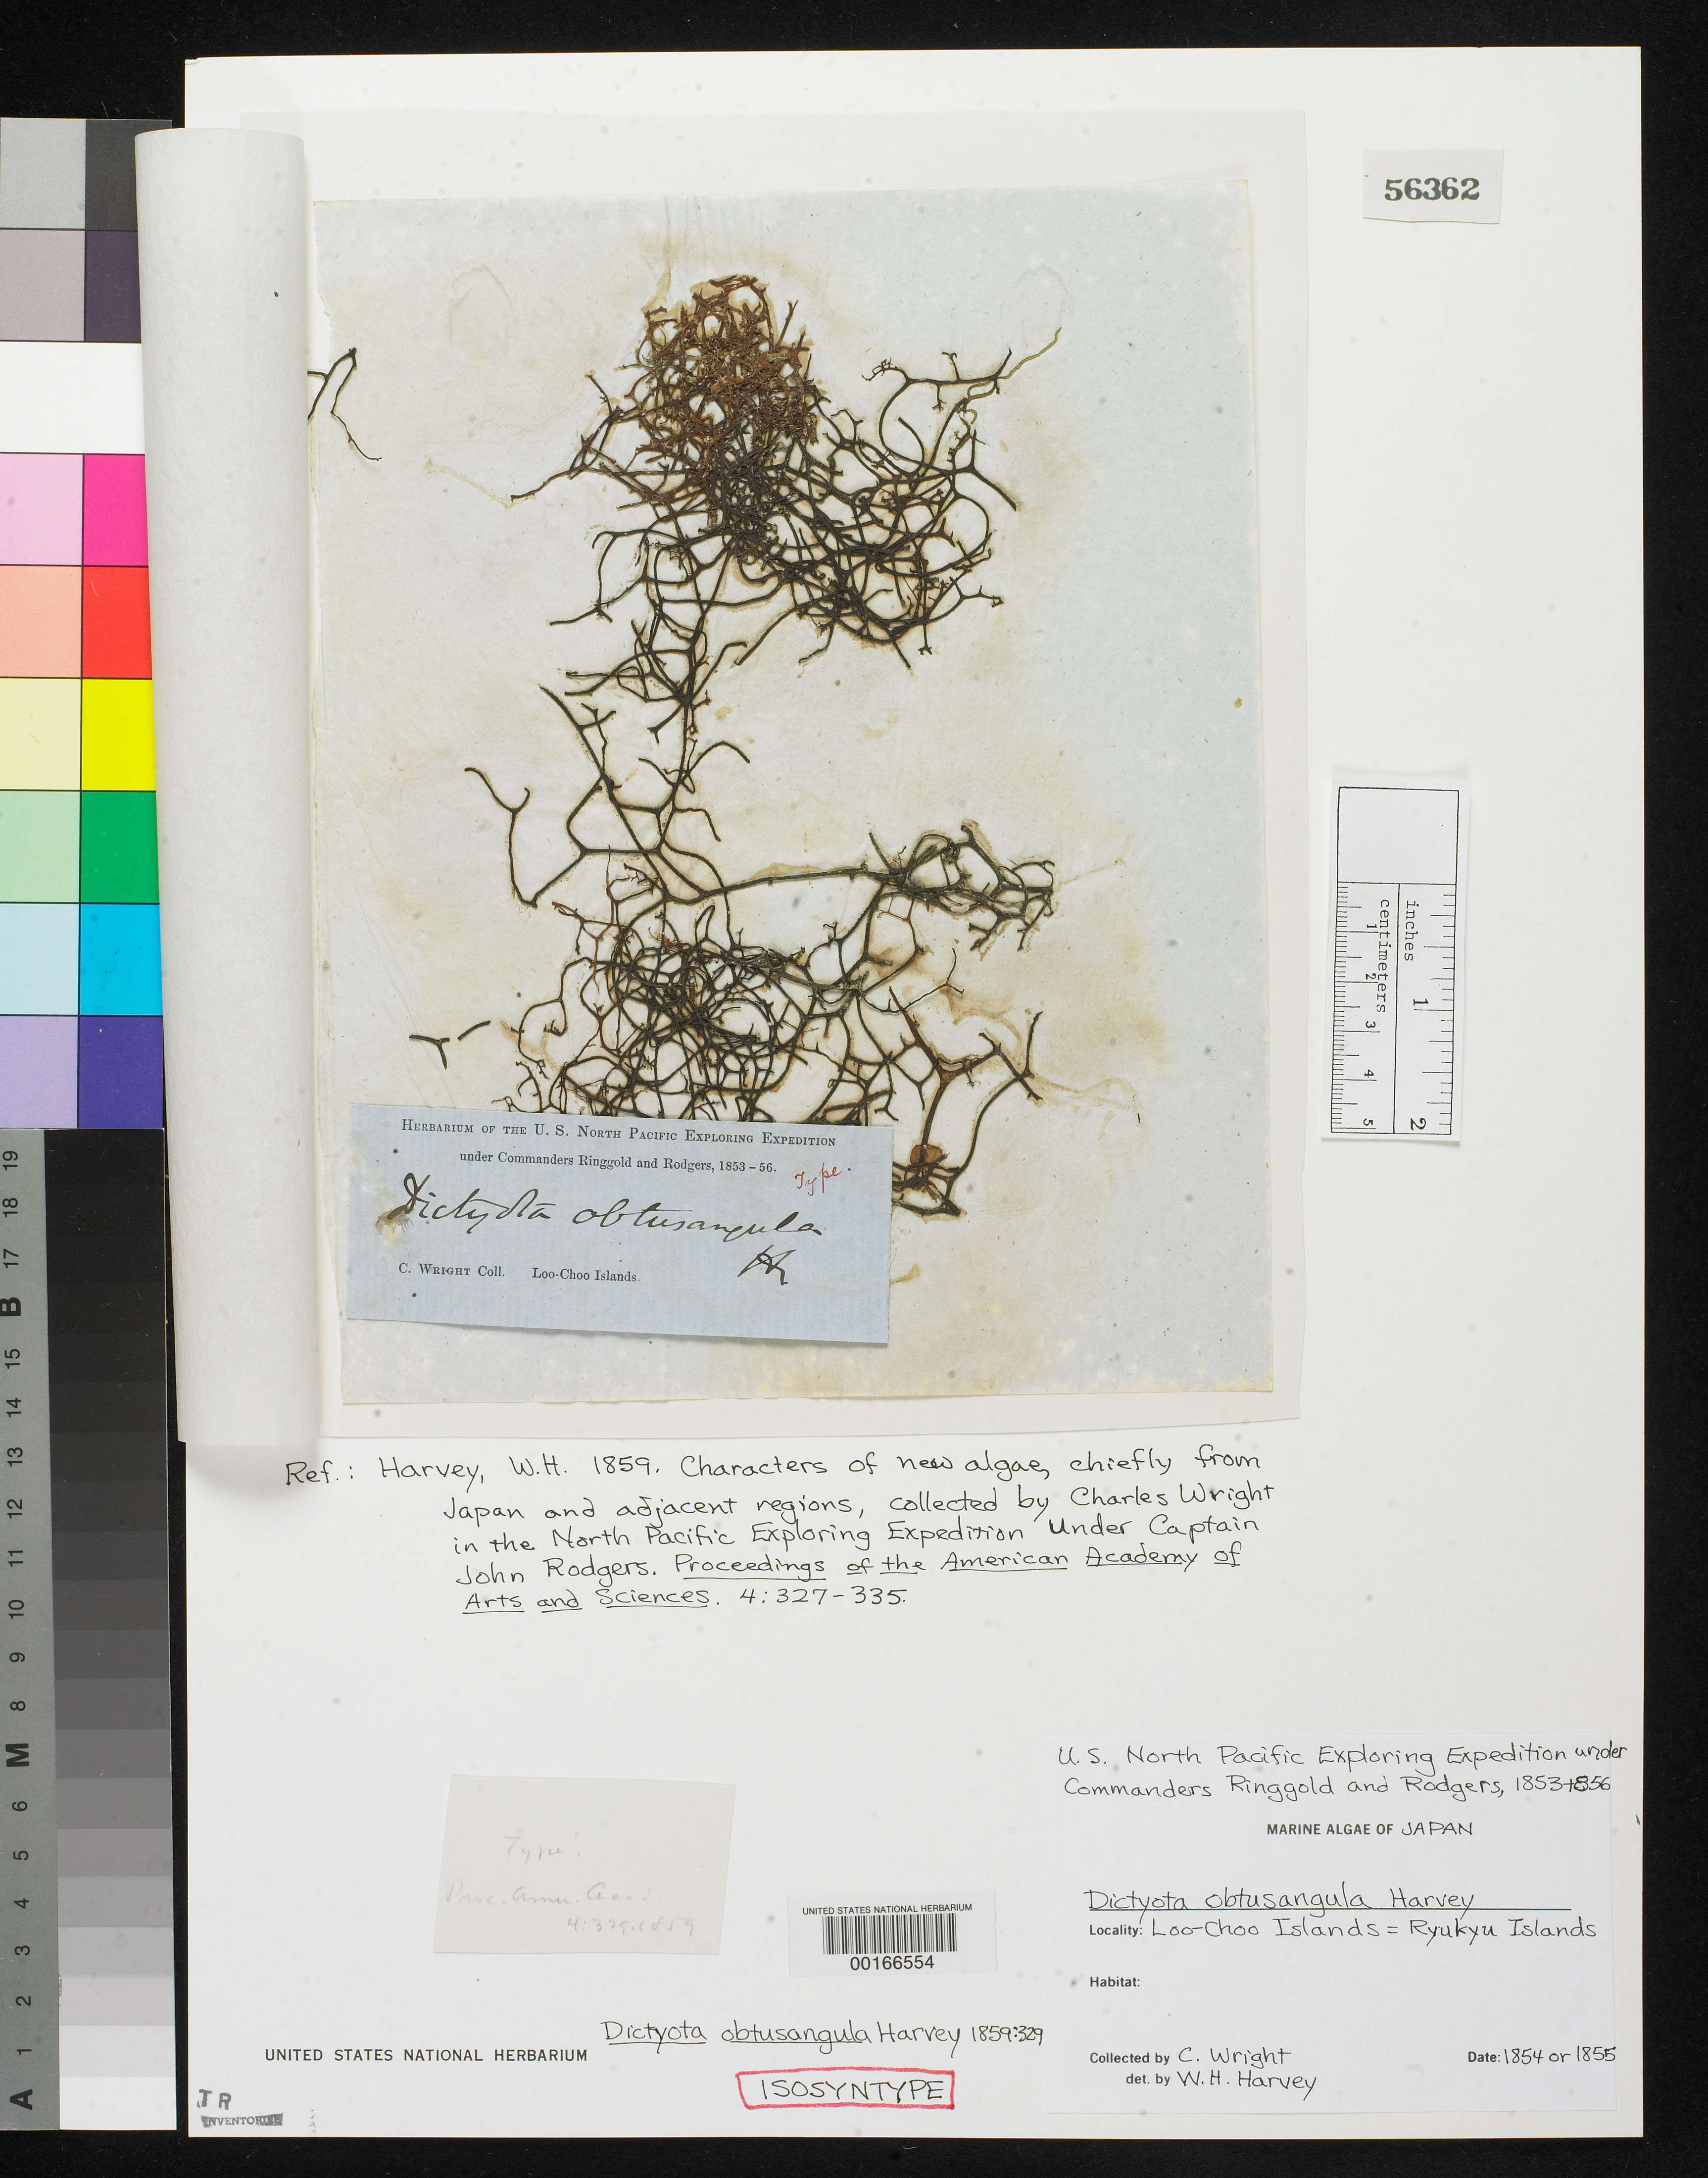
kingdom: Chromista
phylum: Ochrophyta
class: Phaeophyceae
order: Dictyotales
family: Dictyotaceae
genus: Dictyota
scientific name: Dictyota obtusangula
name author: Harv.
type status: Syntype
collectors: C. Wright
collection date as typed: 1854 or -- --- 1855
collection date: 1854 or 1855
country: Japan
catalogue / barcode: US 56362